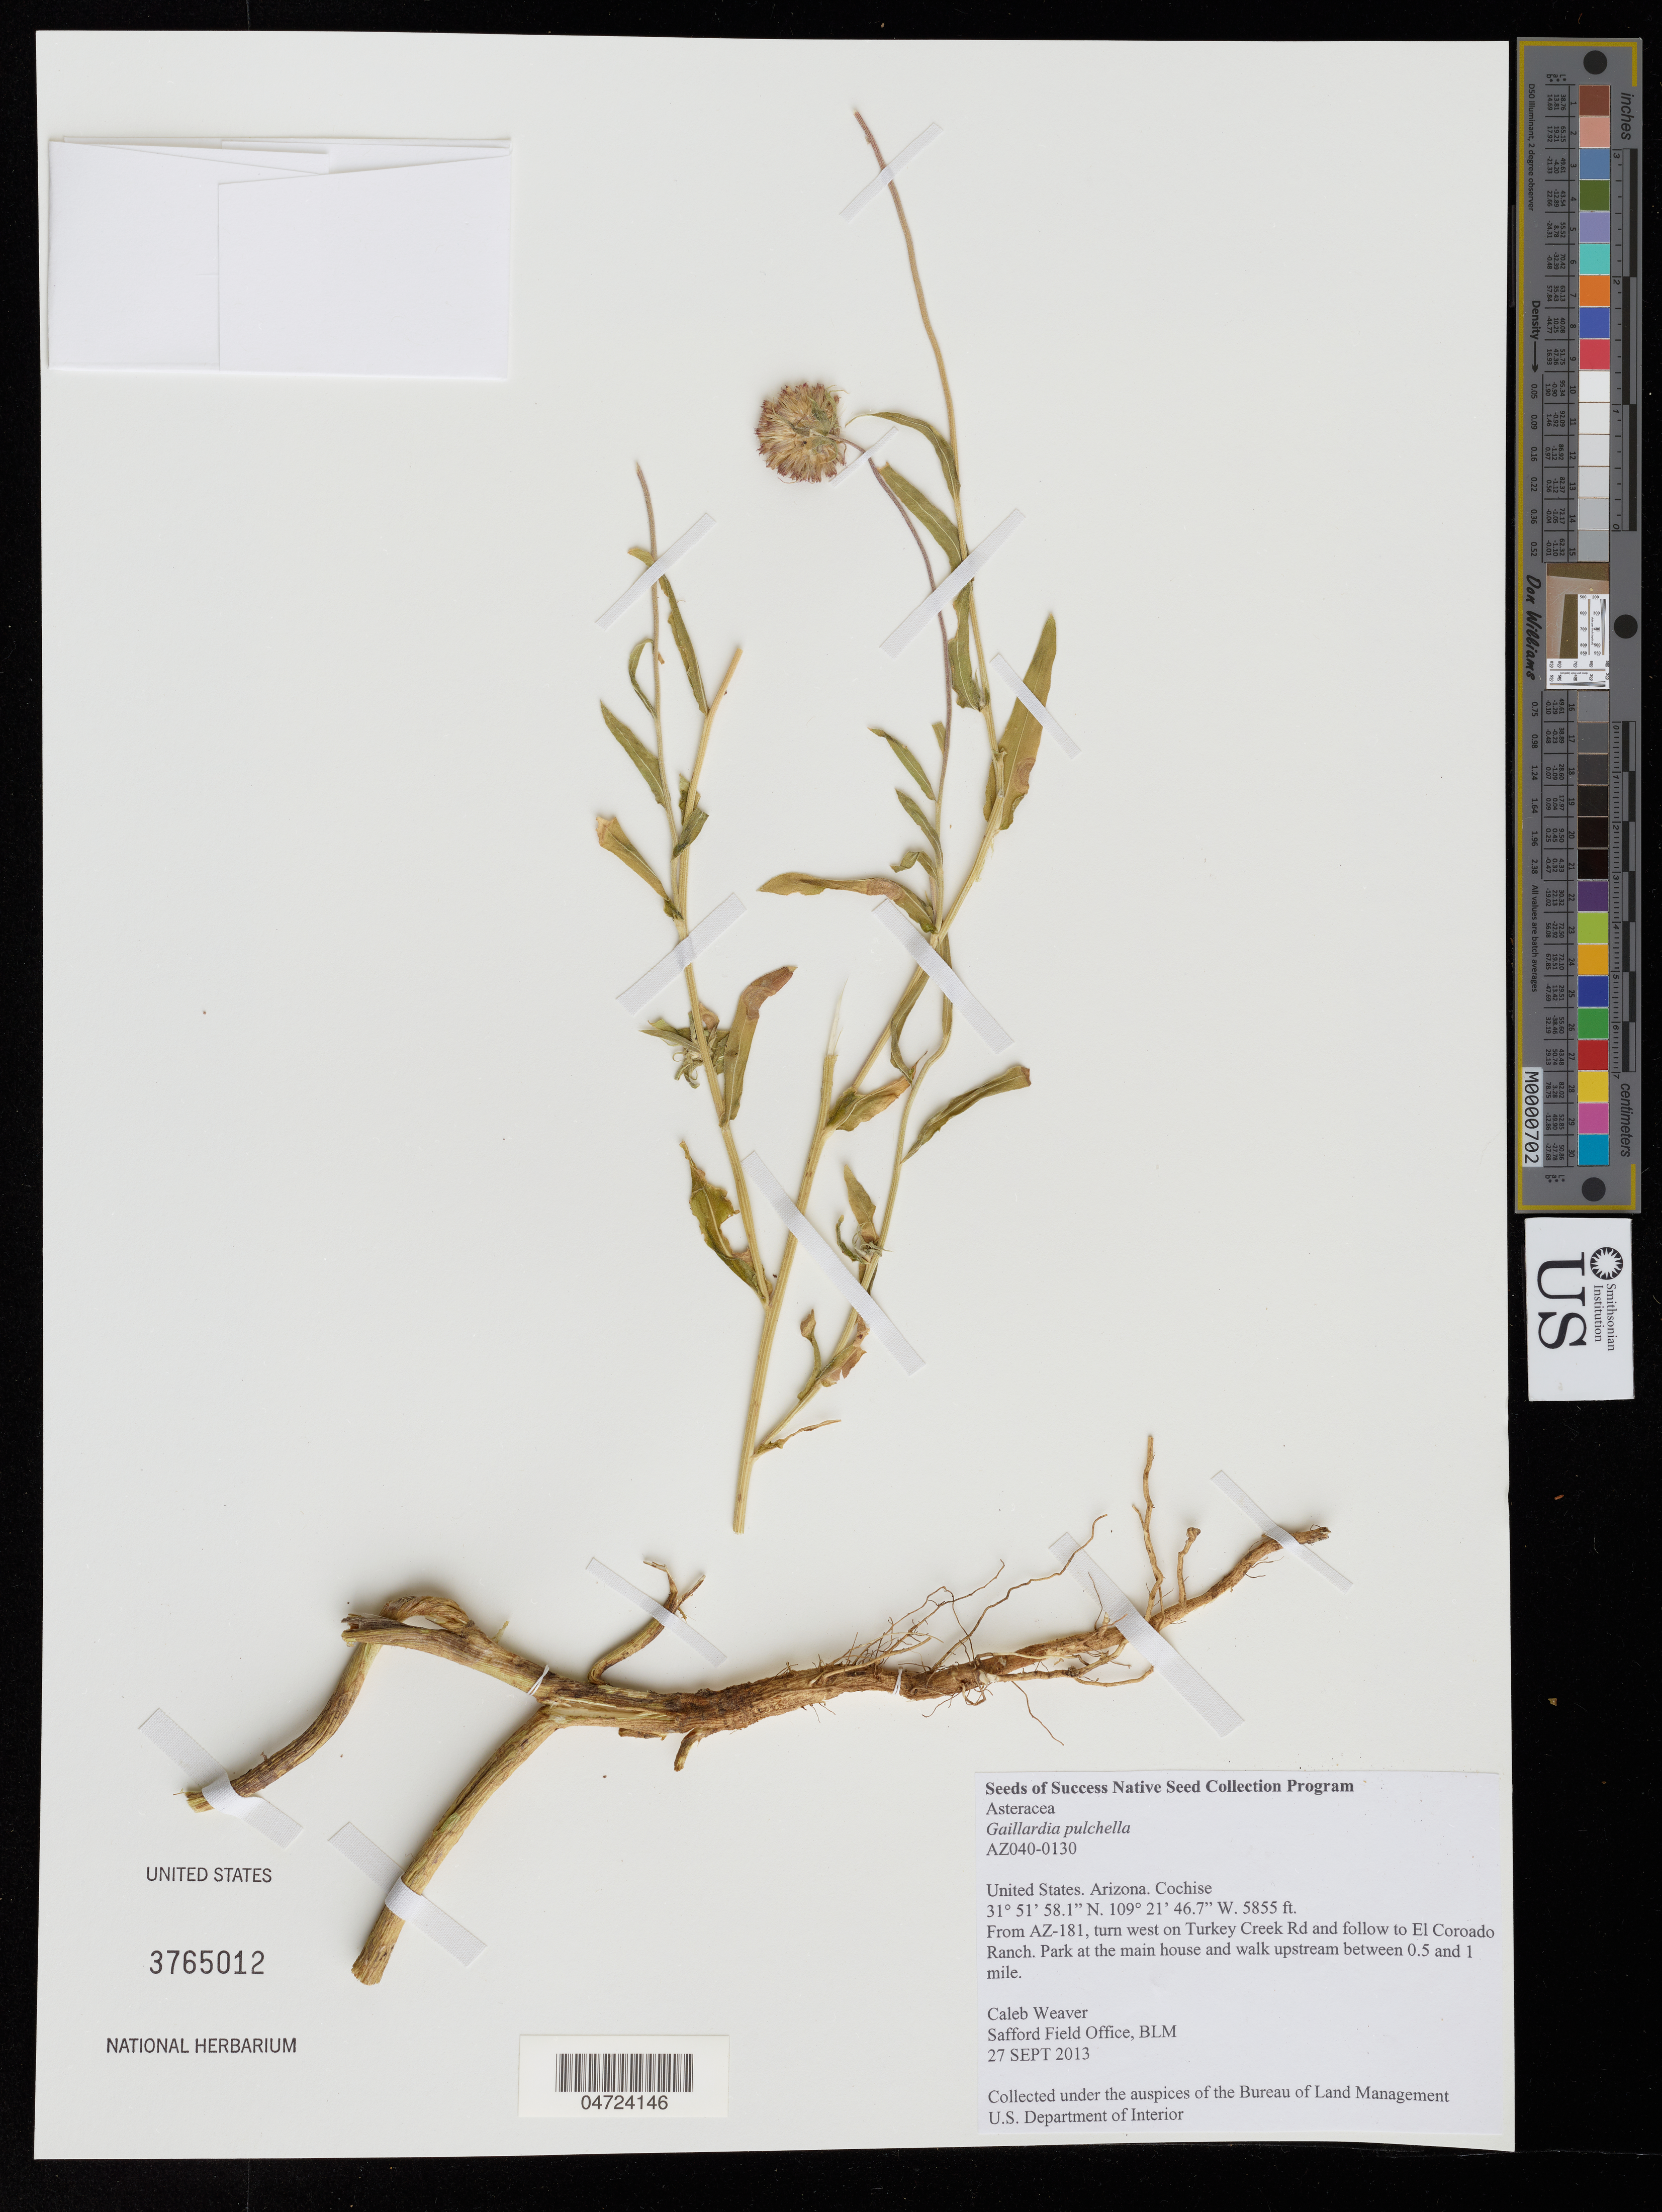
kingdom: Plantae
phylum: Tracheophyta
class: Magnoliopsida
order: Asterales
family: Asteraceae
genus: Gaillardia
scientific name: Gaillardia pulchella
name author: Foug.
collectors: C. Weaver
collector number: AZ040-0130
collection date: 2013-09-27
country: United States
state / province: Arizona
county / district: Cochise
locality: Cochise. From AZ-181, turn west on Turkey Creek Rd and follow to El Coroado Ranch. Park at the main house and walk upstream between 0.5 and 1 mile.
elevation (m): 1785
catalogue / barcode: US 3765012